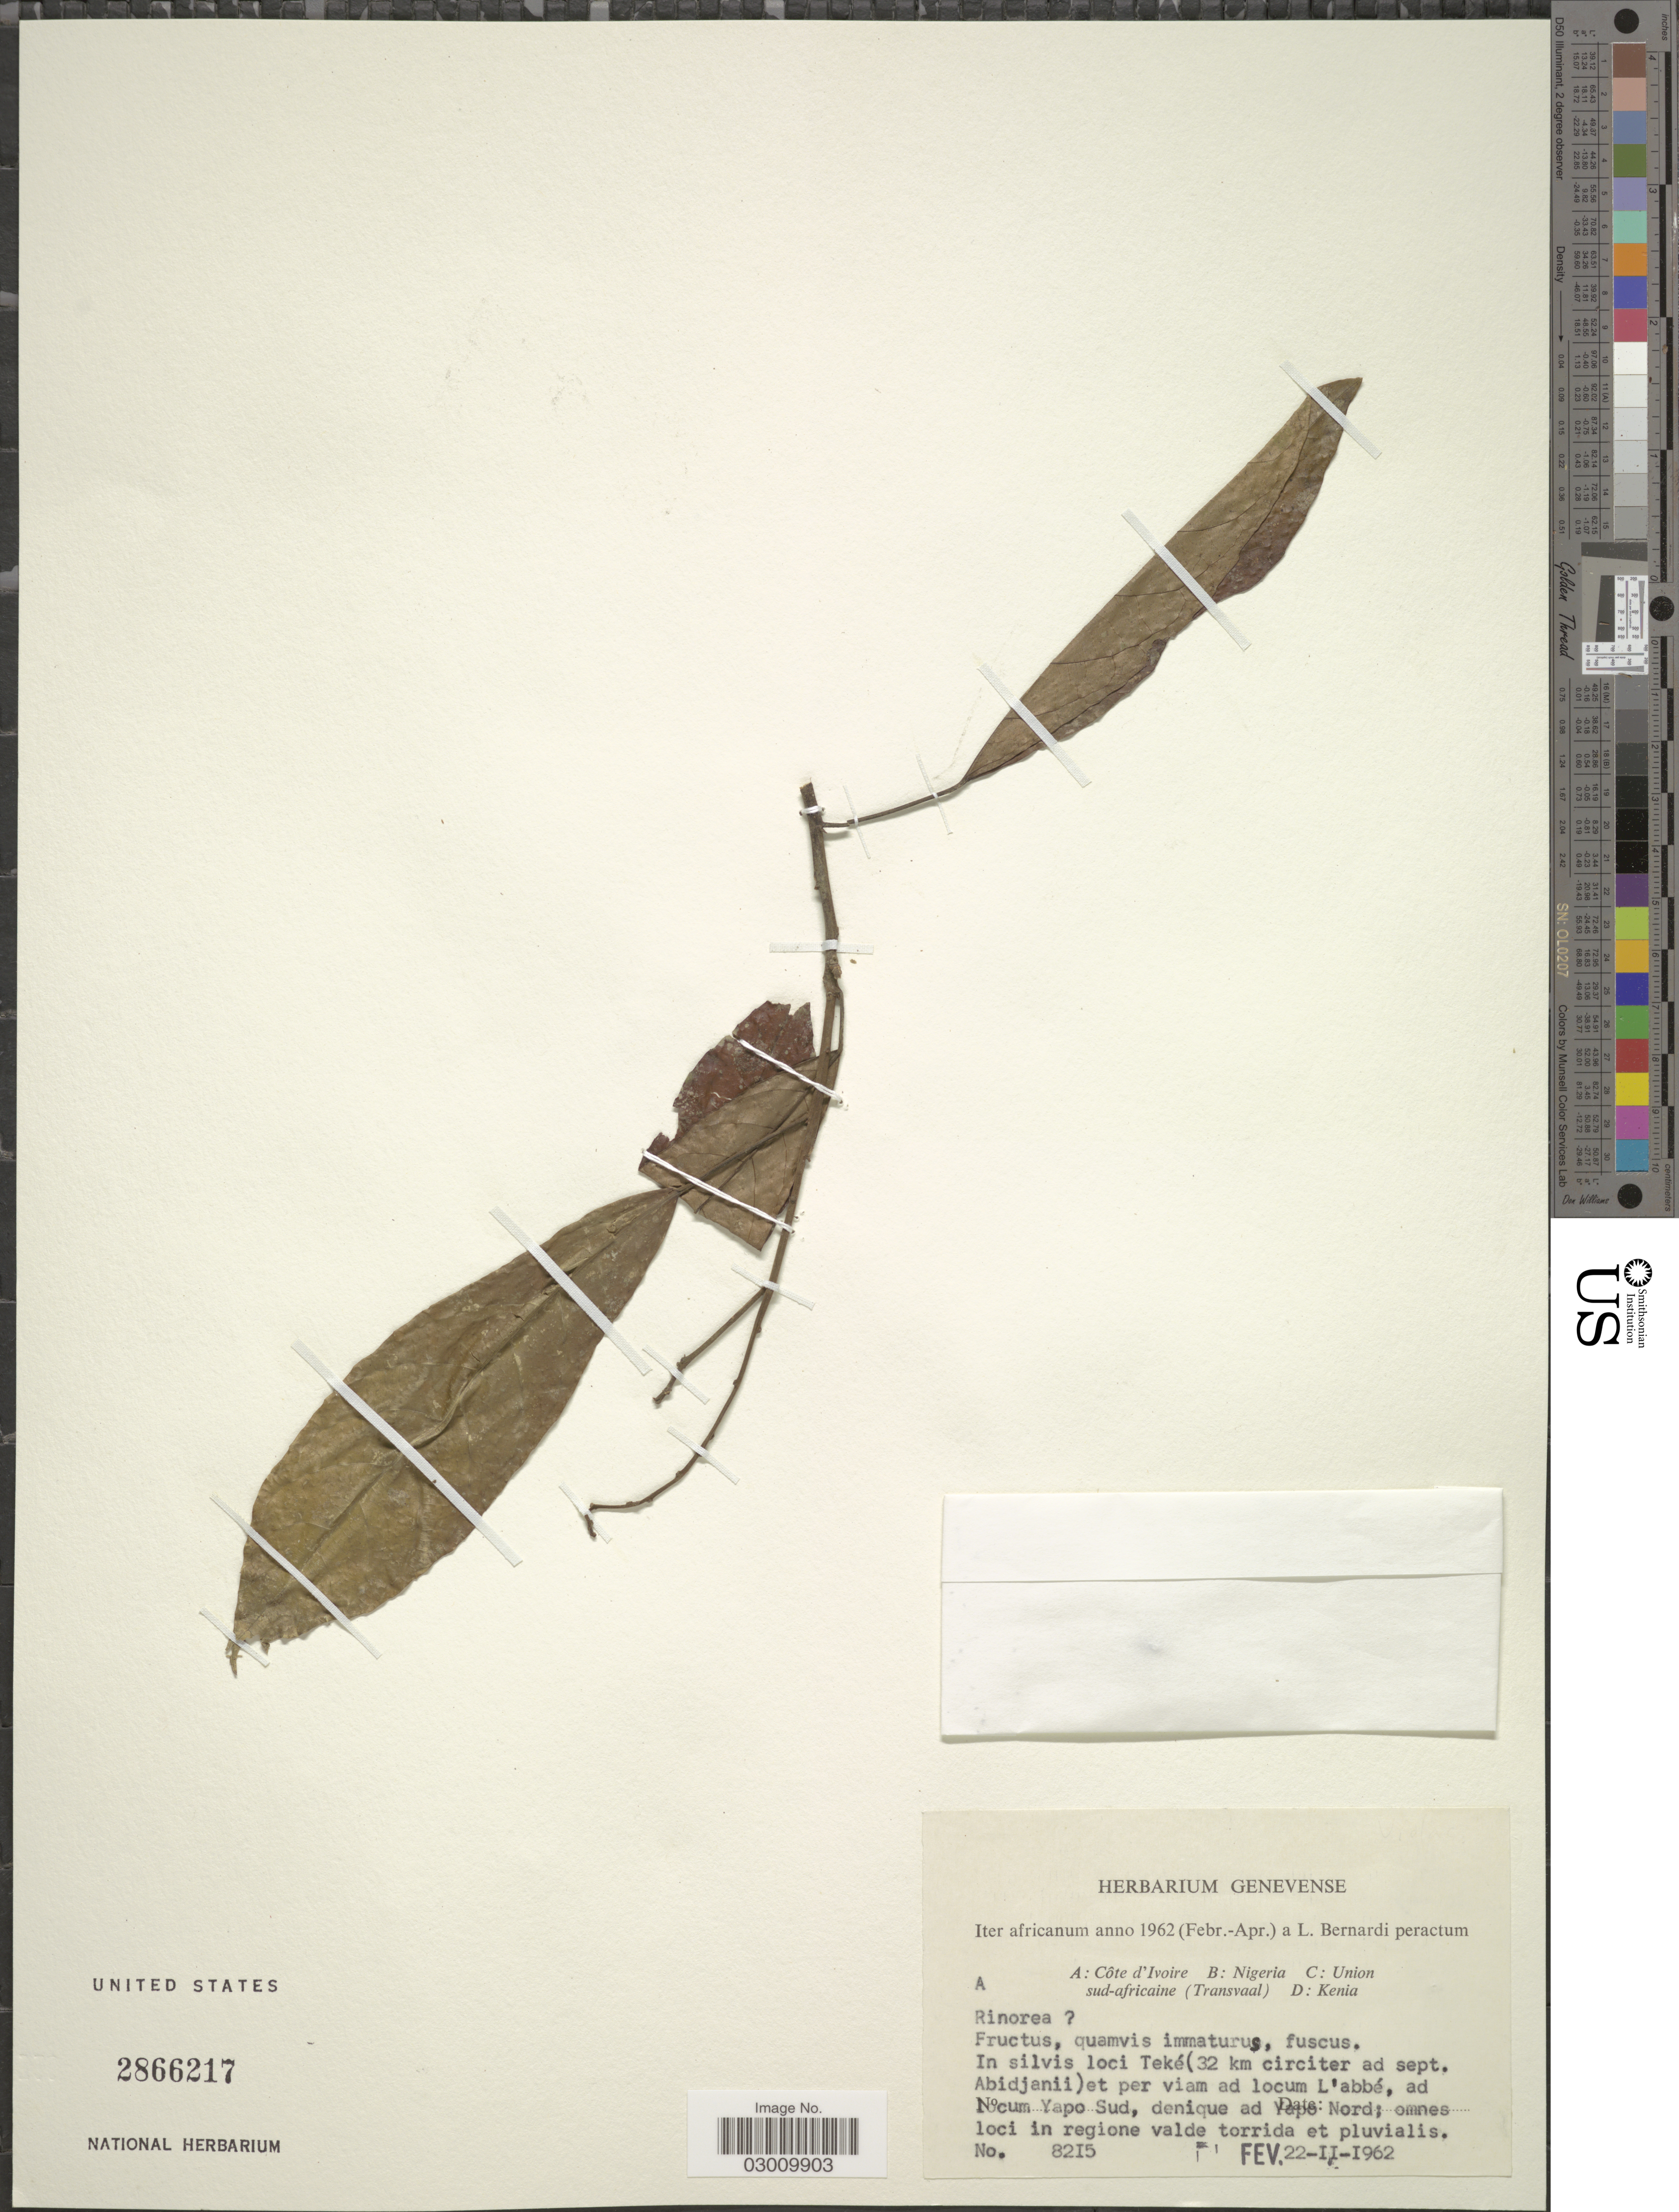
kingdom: Plantae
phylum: Tracheophyta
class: Magnoliopsida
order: Malpighiales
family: Violaceae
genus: Rinorea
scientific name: Rinorea sp.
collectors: L. Bernardi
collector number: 8215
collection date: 1962-02-22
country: Ivory Coast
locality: Côte d'Ivoire. In silvis loci Teké (32 km circiter ad sept. Abidjanii) et per viam ad locum L'abbé, ad locum Yapo Sud, denique ad Yapo Nord; omnes loci in regione valde torrida et pluvialis.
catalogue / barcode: US 2866217